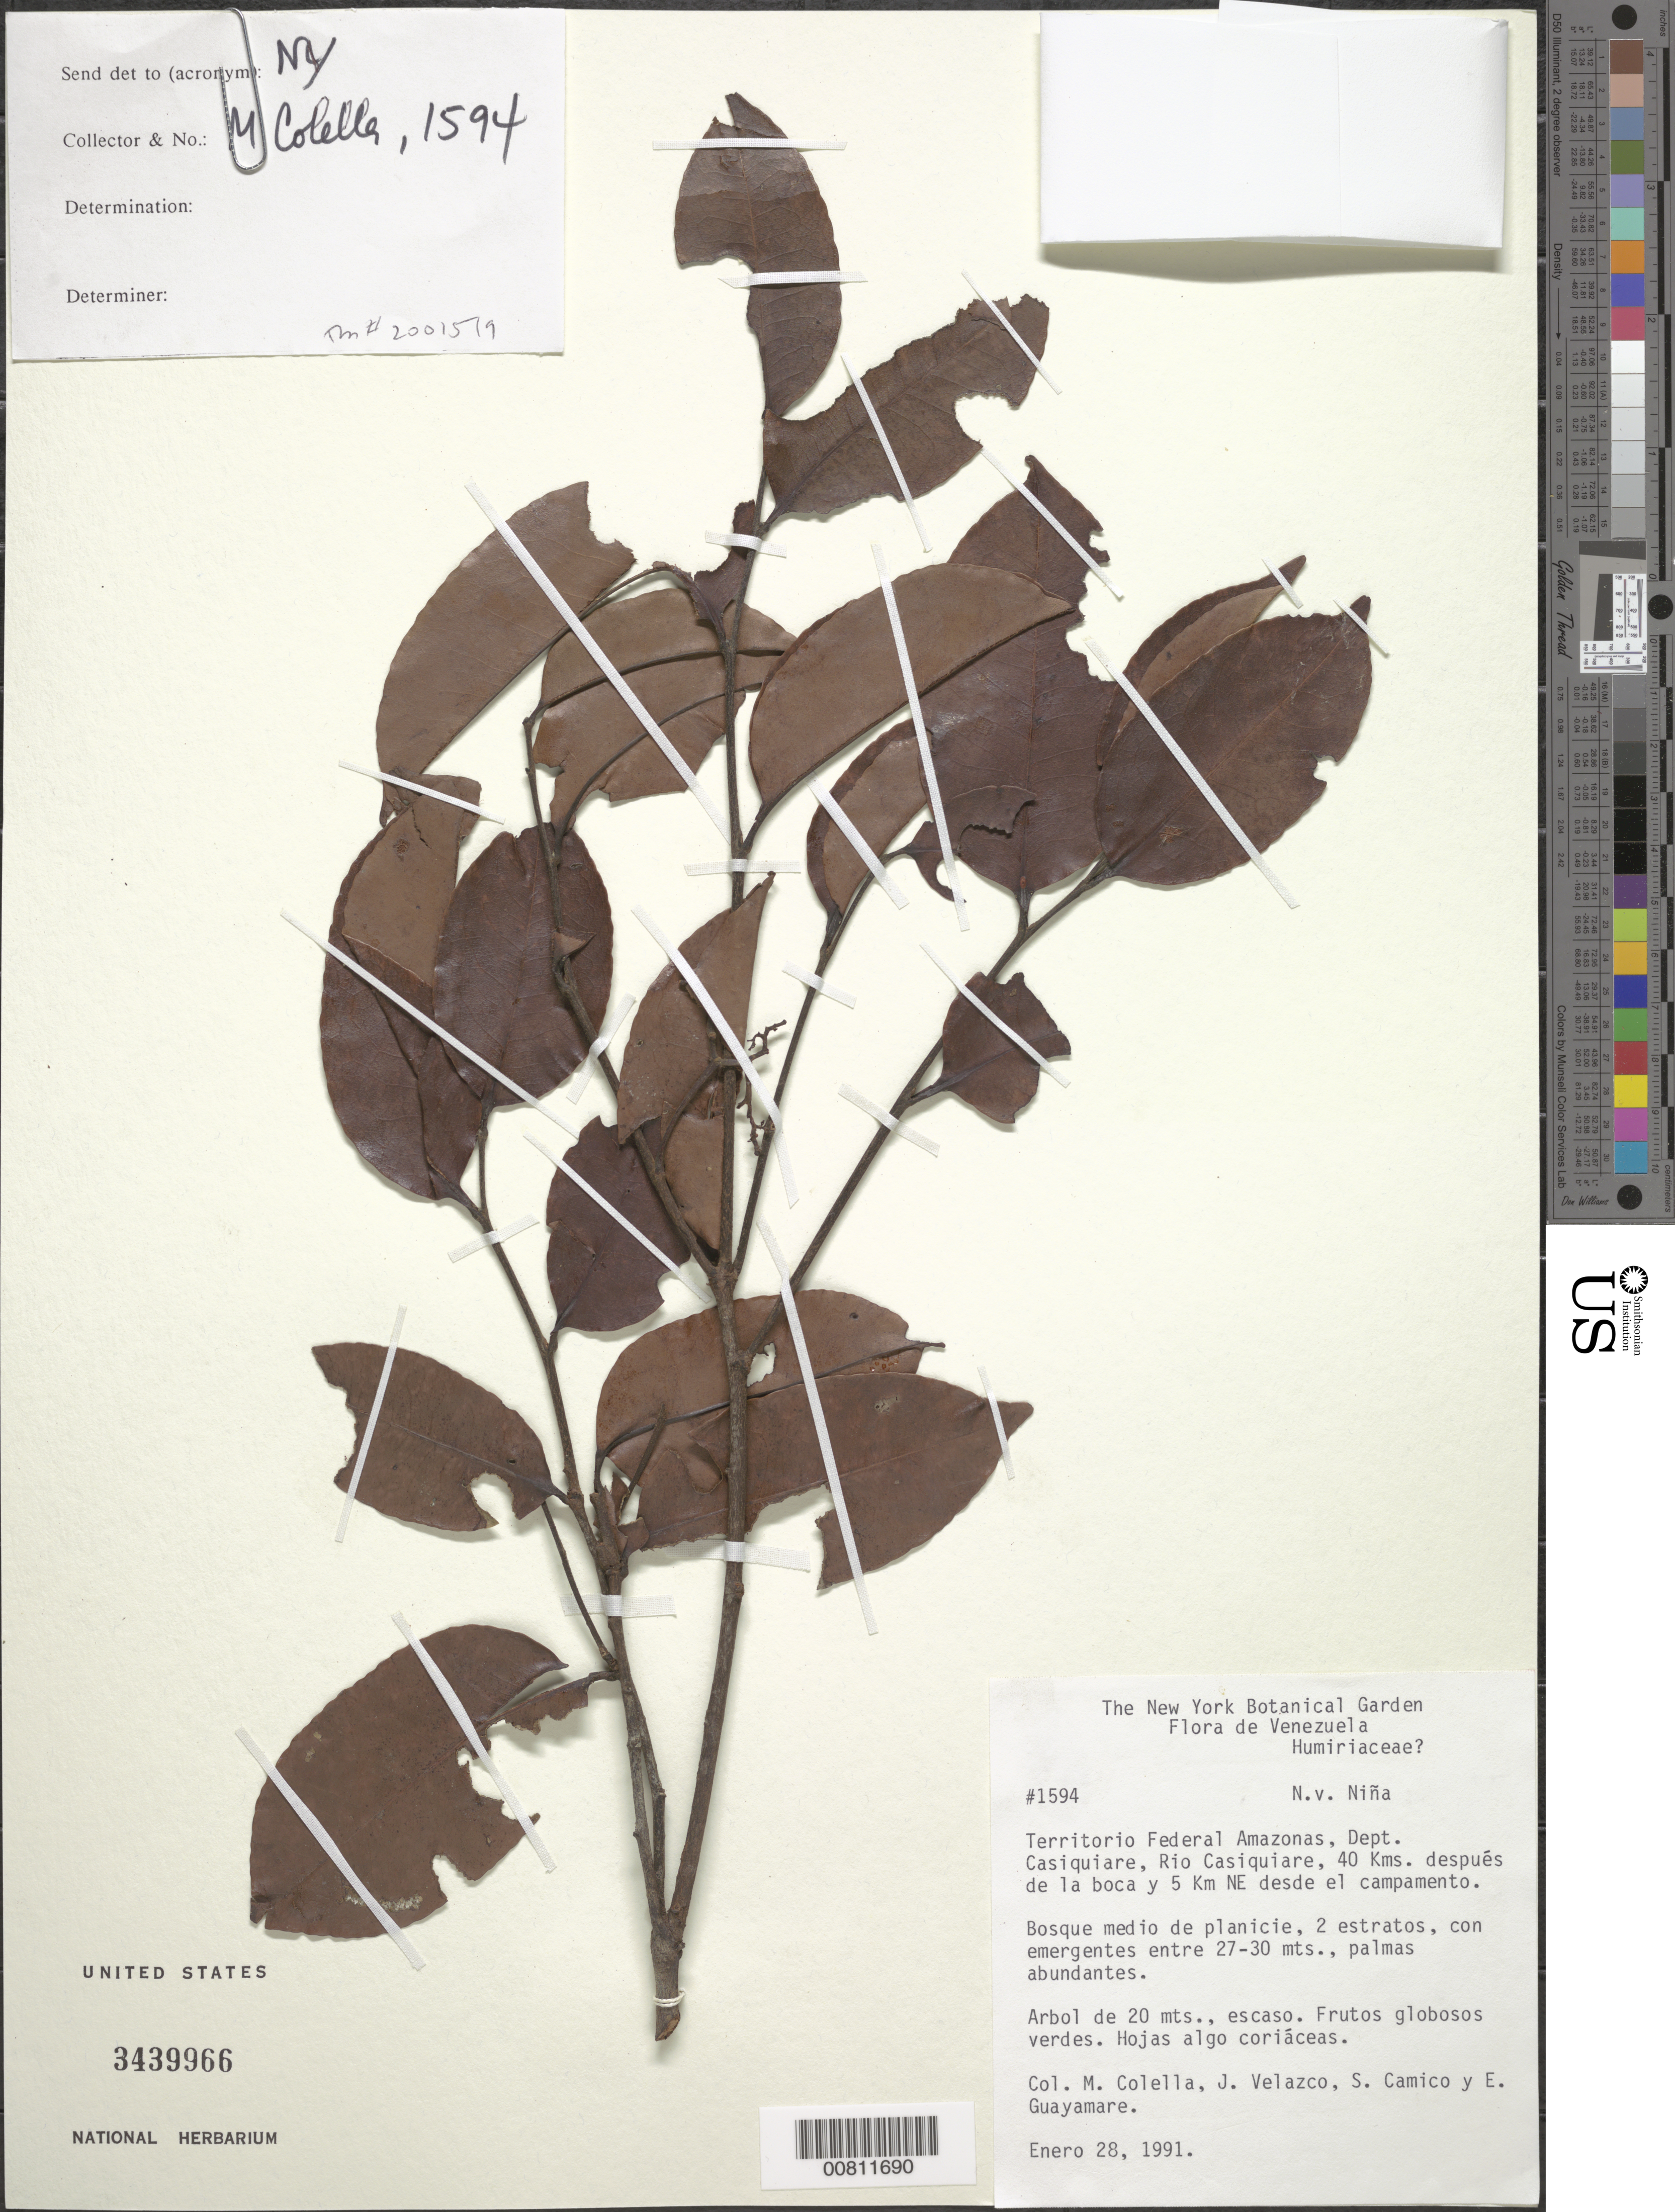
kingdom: Plantae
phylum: Tracheophyta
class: Magnoliopsida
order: Malpighiales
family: Humiriaceae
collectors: M. Colella, J. Velazco, S. Camico & E. Guayamare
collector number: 1594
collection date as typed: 28-Jan-91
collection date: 1991-01-28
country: Venezuela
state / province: Amazonas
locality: Dpto. Casiquiare, Río Casiquiare, a 40 km despues de la boca y 5 km NE desde el campamento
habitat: Bosque medio de planicie, 2 estratos, con emergentes entre 27-30mts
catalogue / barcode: US 3439966